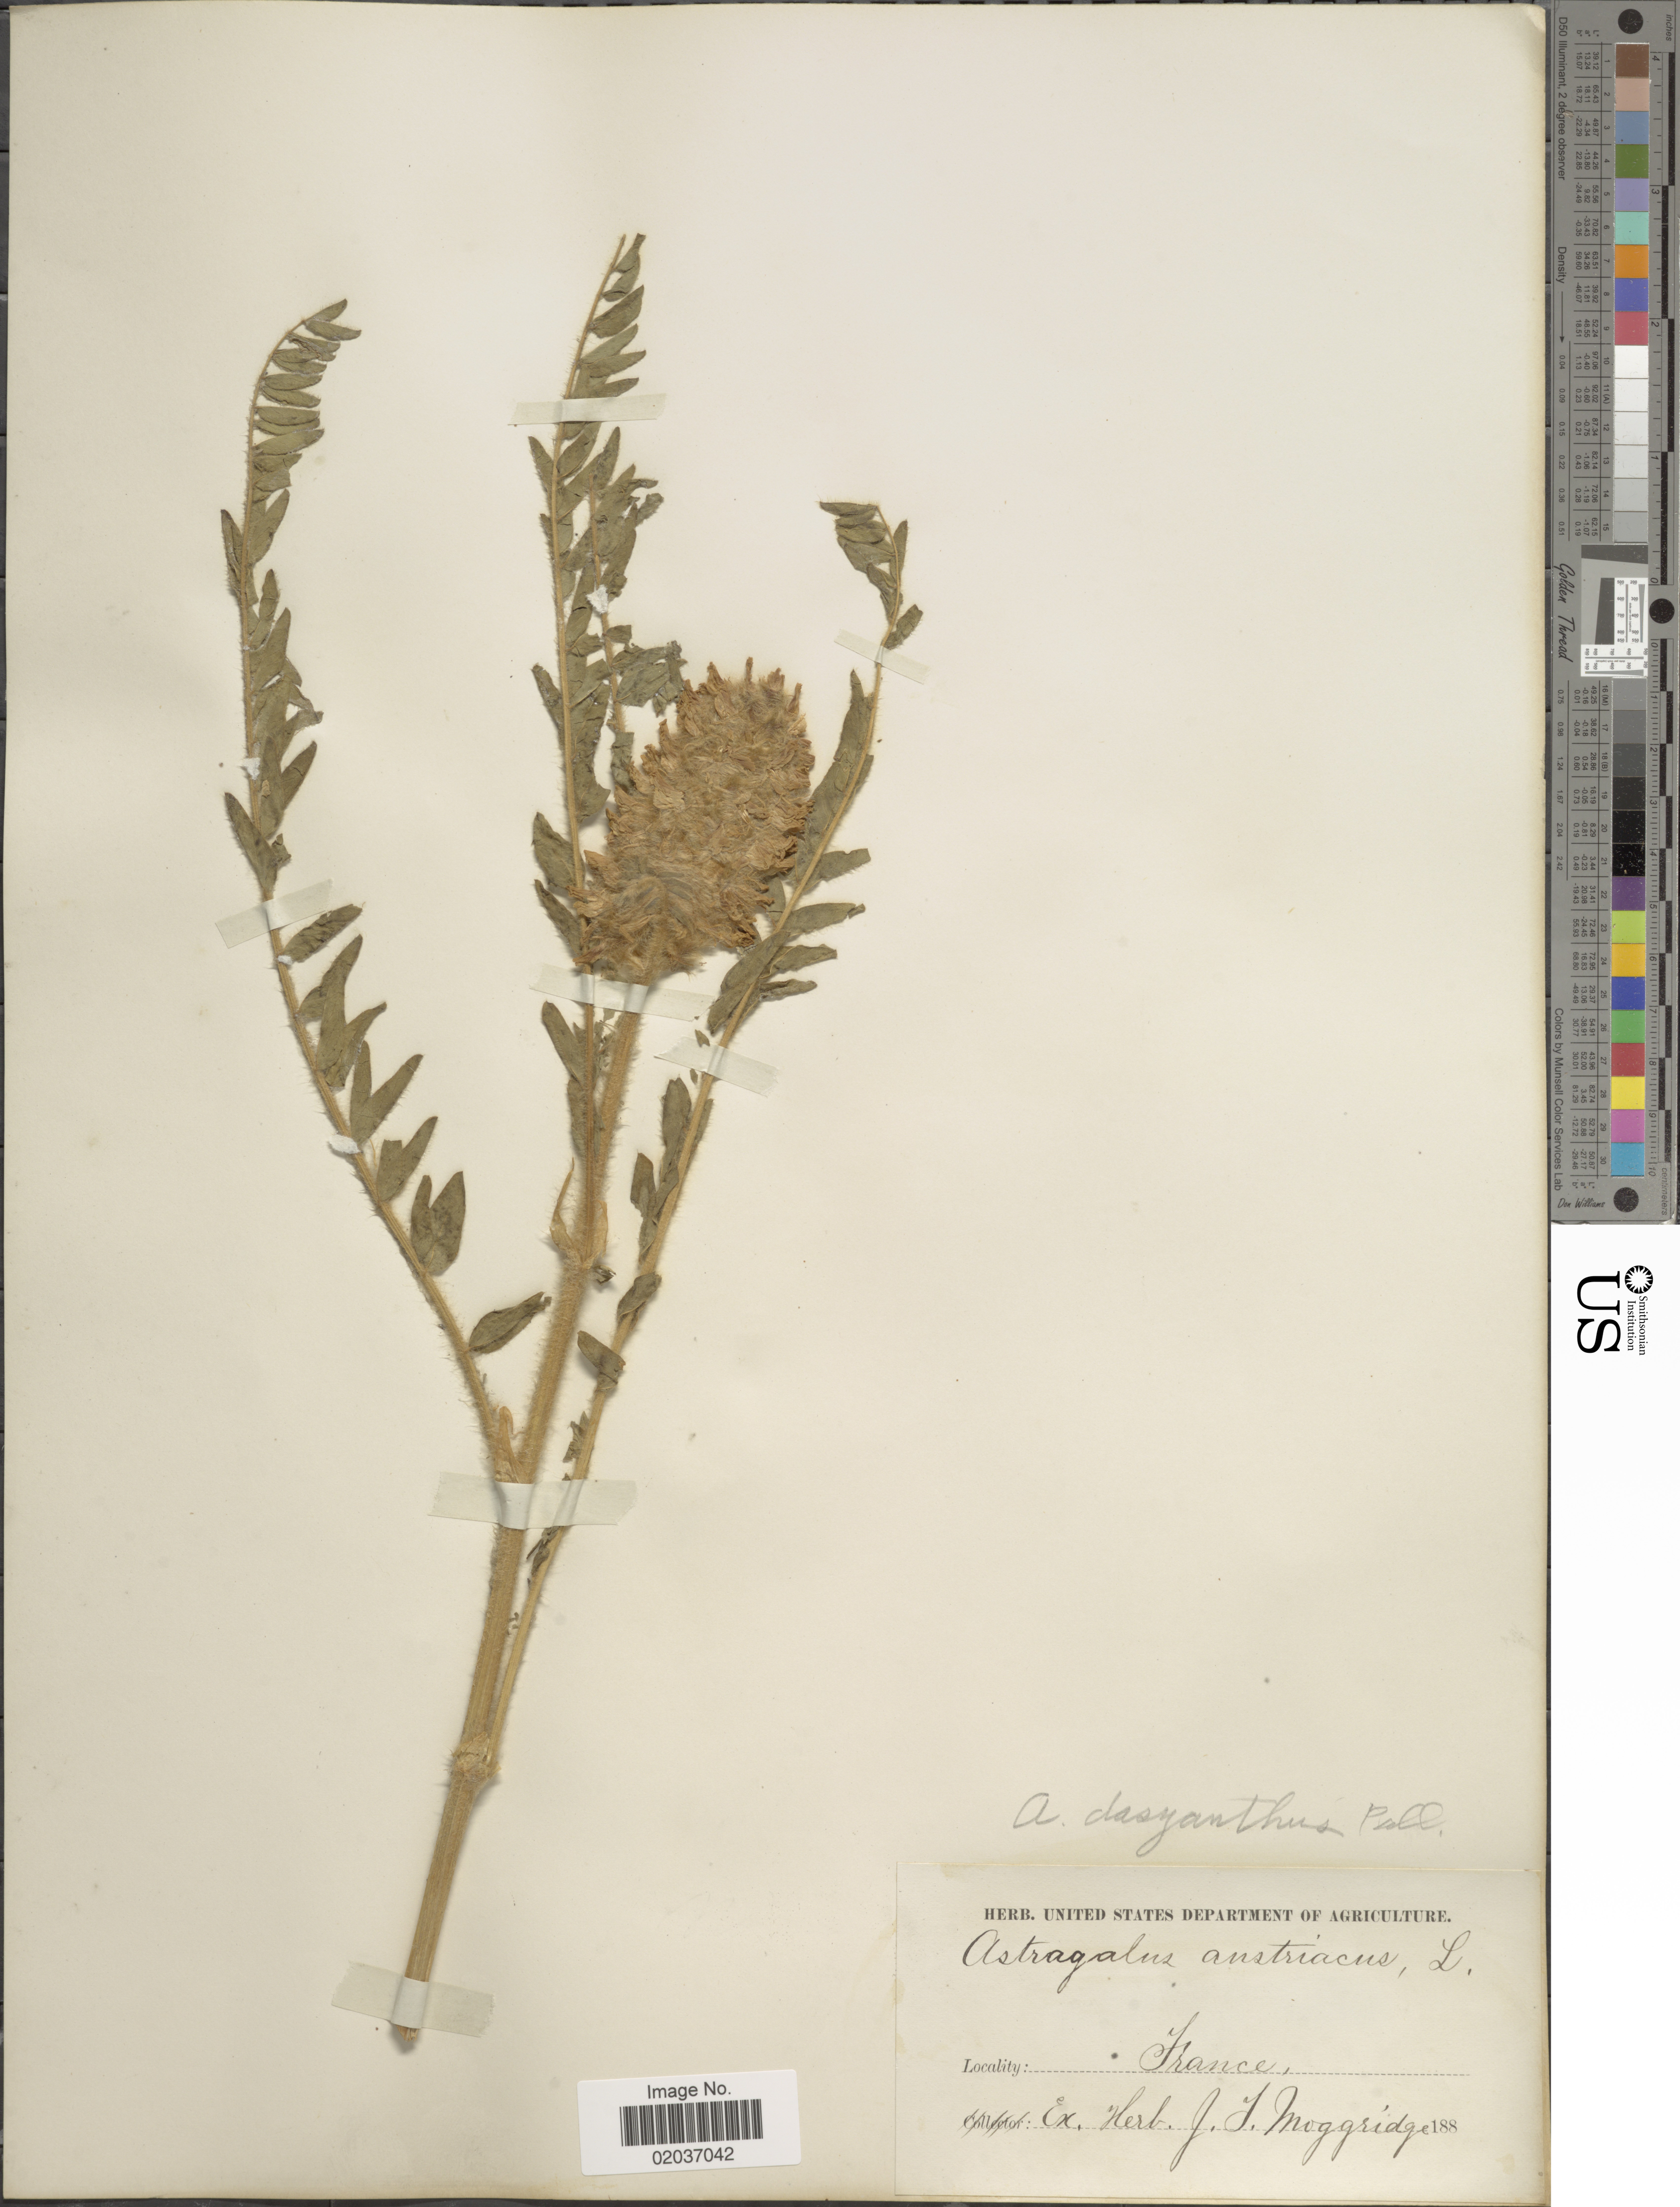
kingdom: Plantae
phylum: Tracheophyta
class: Magnoliopsida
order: Fabales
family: Fabaceae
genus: Astragalus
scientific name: Astragalus dasyanthus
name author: Pall.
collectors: ex herb. J.T. Moggridge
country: France